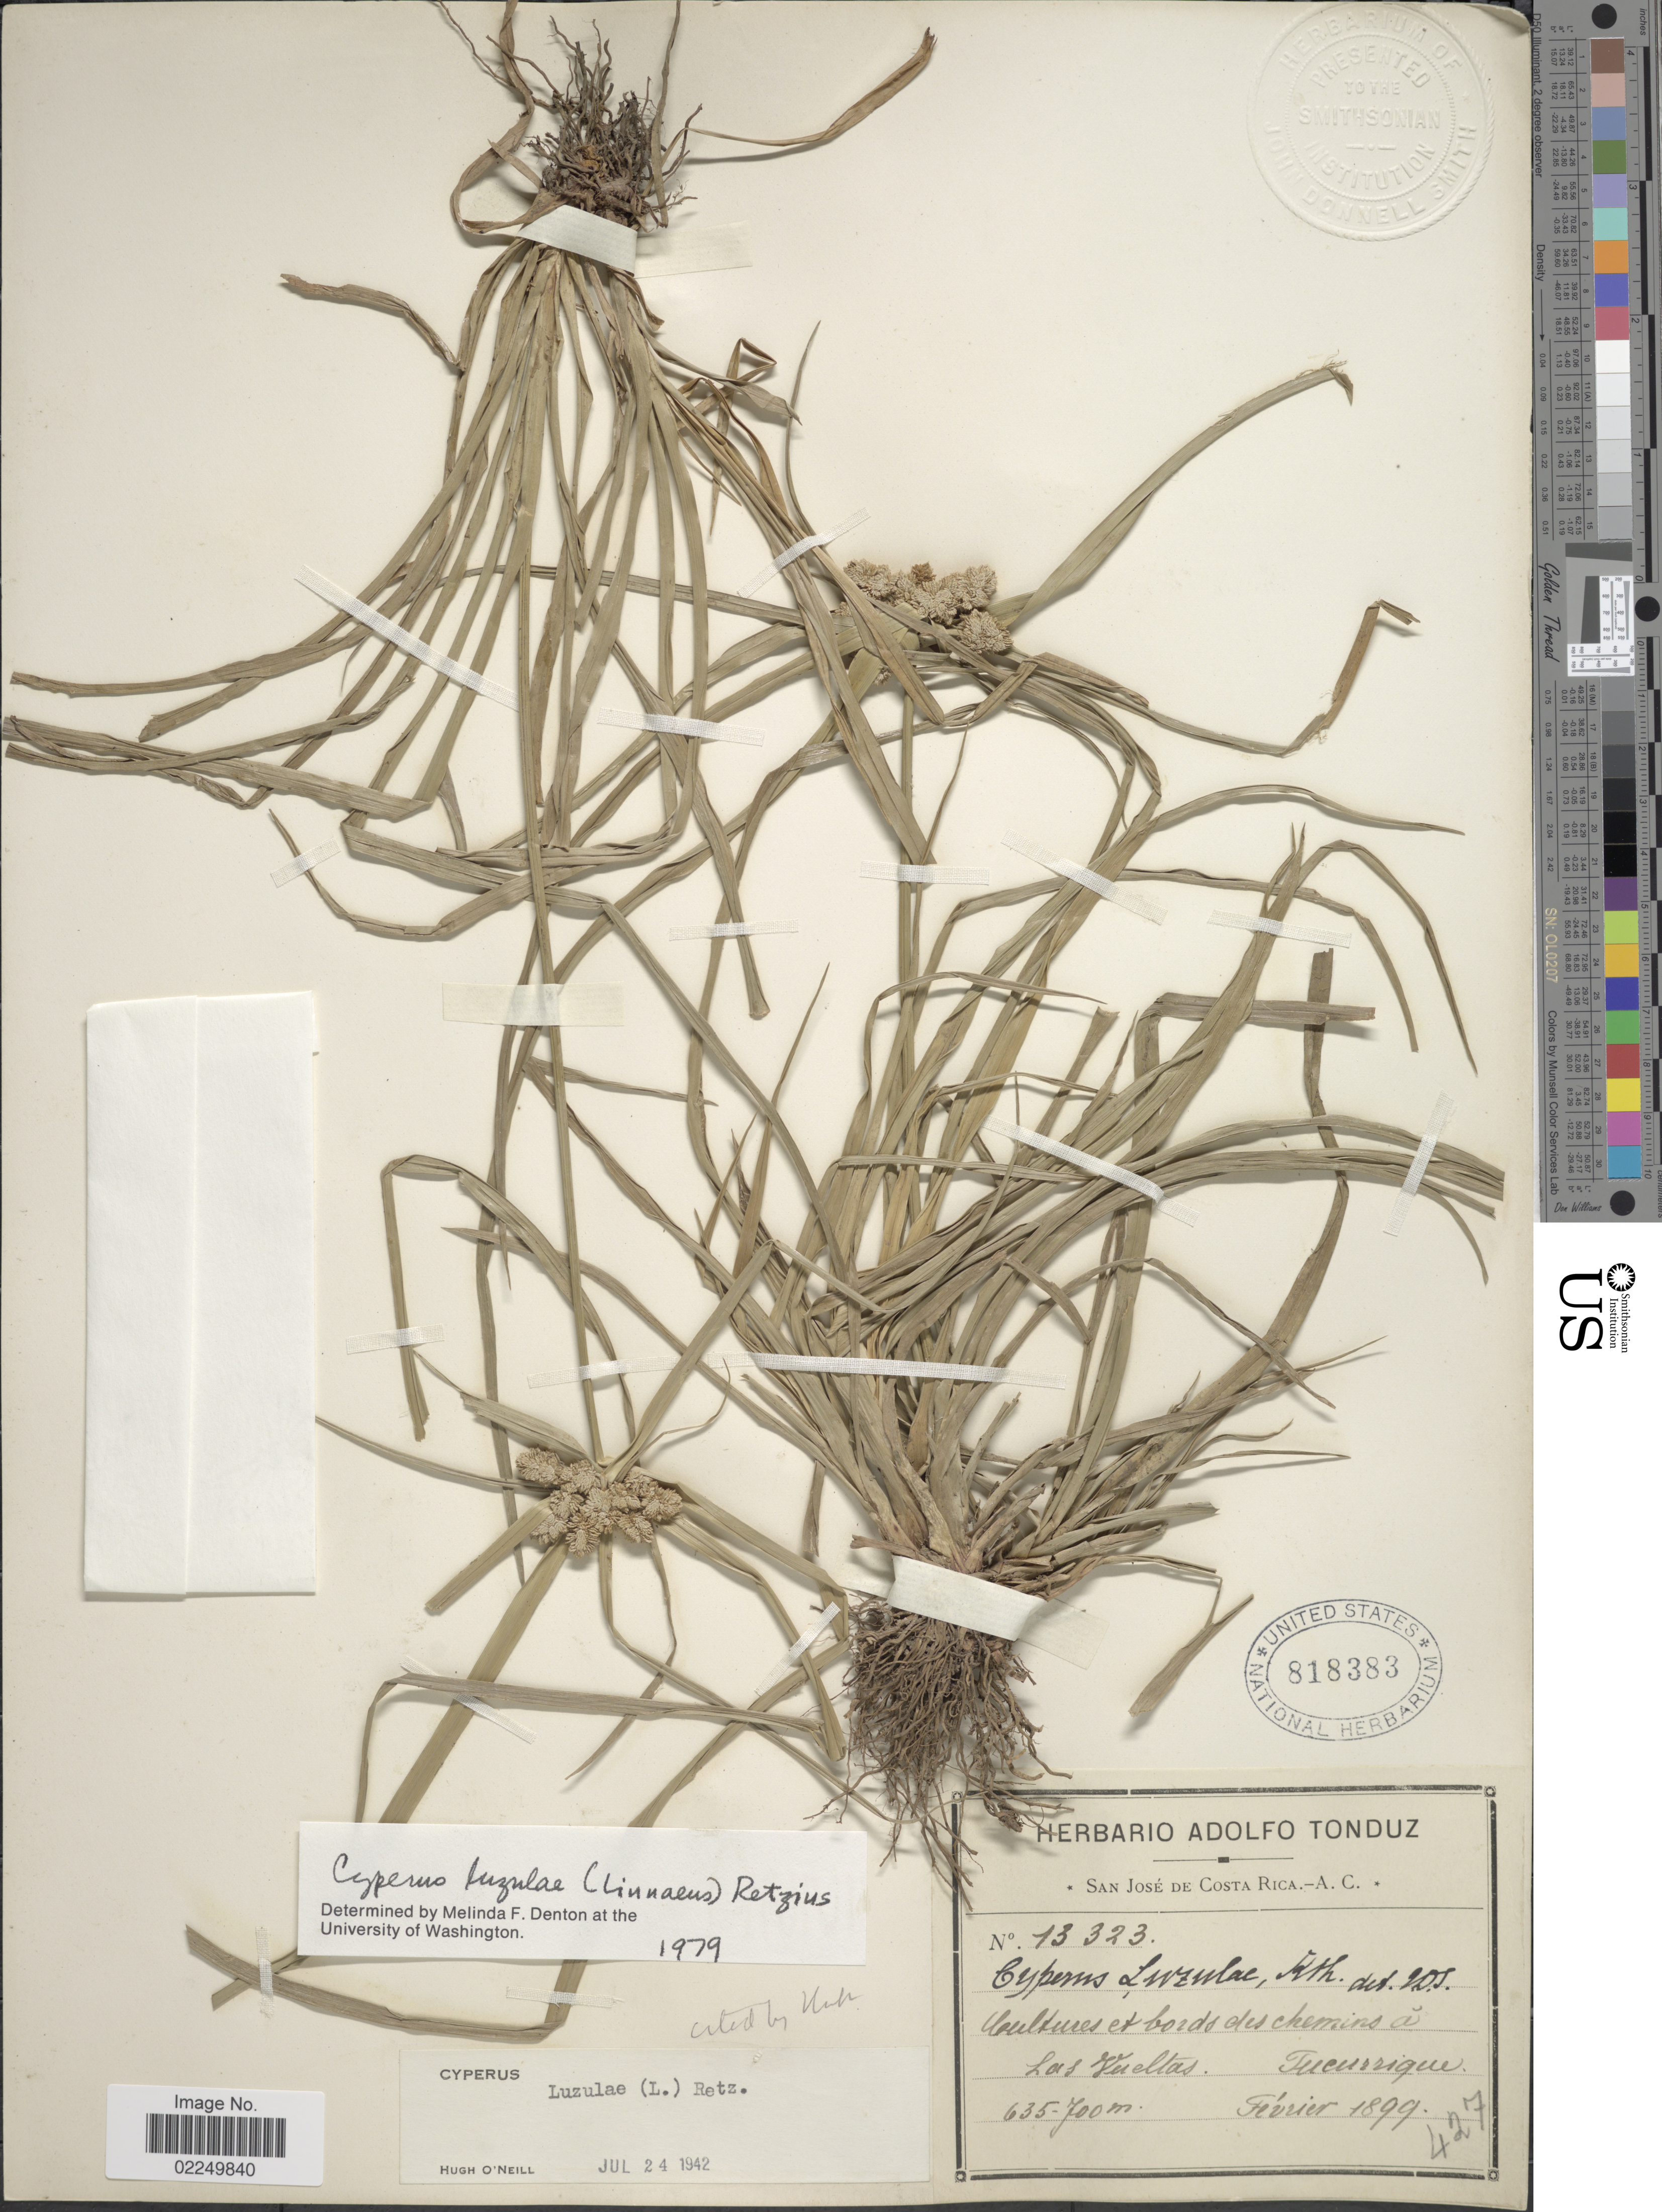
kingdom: Plantae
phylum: Tracheophyta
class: Liliopsida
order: Poales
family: Cyperaceae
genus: Cyperus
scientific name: Cyperus luzulae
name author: (L.) Rottb. ex Retz.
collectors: ex Herb. Adolfo Tonduz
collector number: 13323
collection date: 1899-02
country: Costa Rica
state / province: San José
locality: Cultures et bords des chemins a Las Vueltas, Tucurrique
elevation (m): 635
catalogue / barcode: US 818383